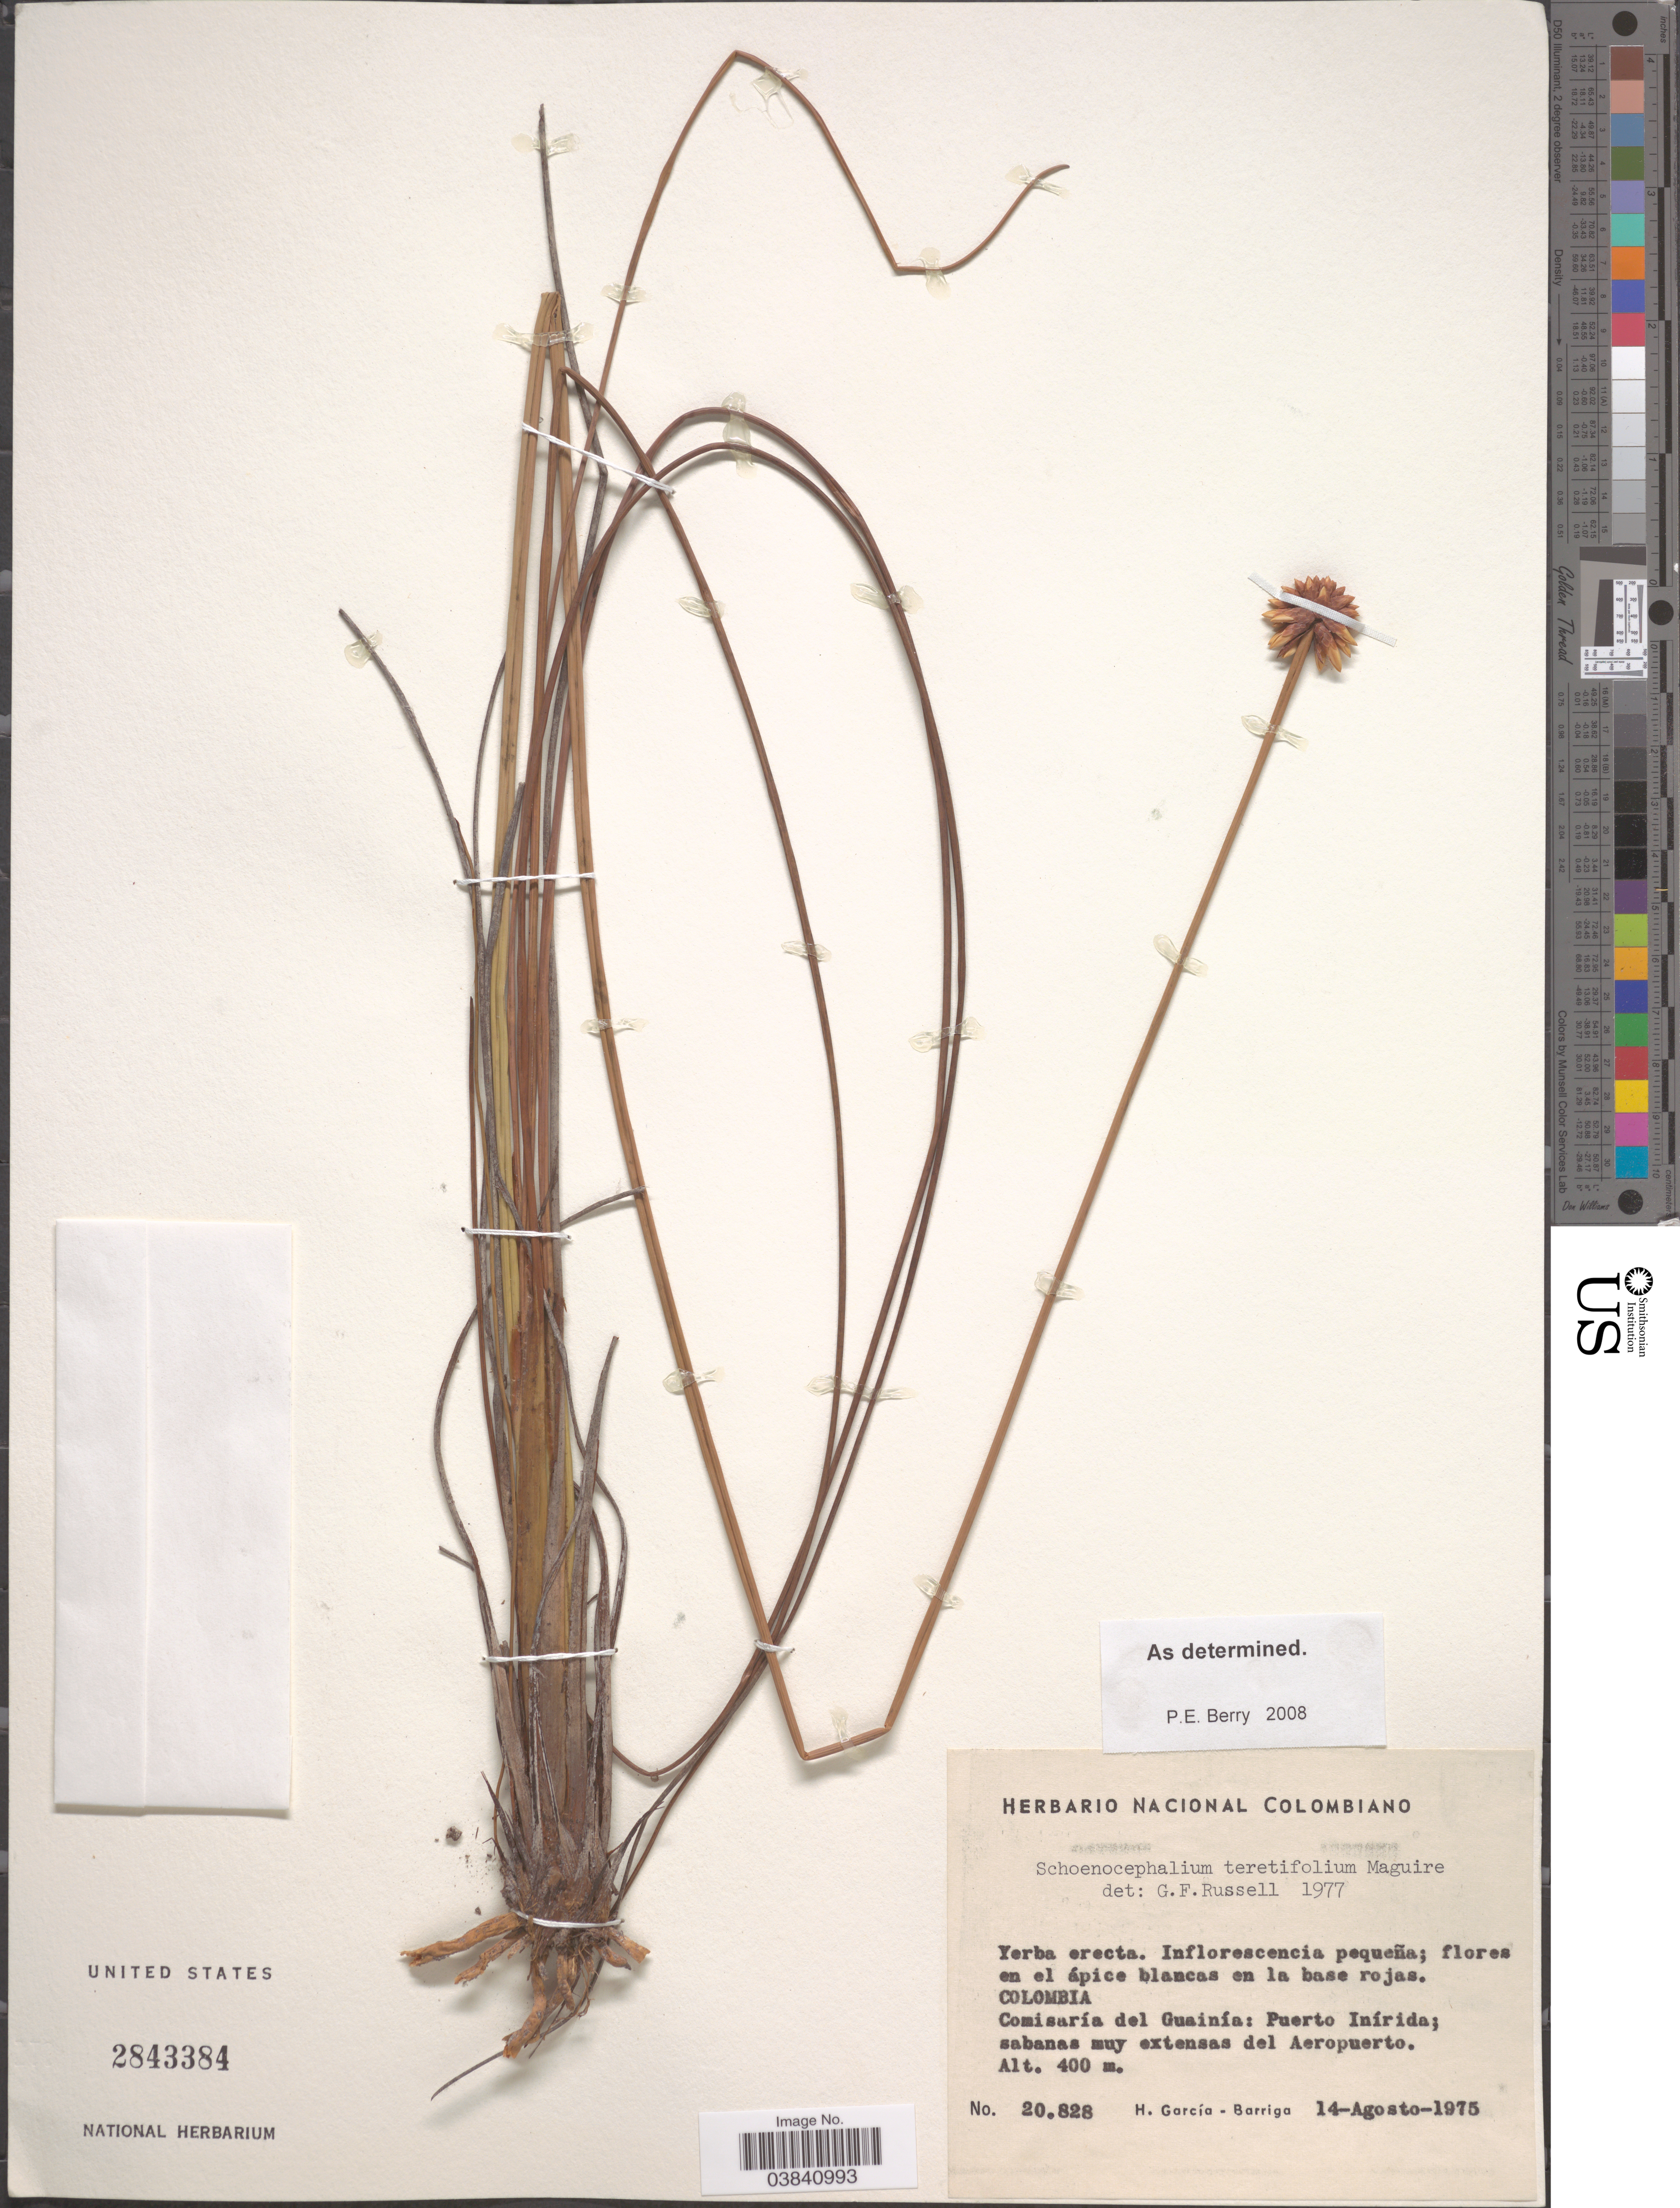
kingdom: Plantae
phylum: Tracheophyta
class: Liliopsida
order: Poales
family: Rapateaceae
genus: Schoenocephalium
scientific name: Schoenocephalium teretifolium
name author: Maguire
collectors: H. García Barriga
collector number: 20828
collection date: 1975-08-14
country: Colombia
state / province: Guainía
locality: Comisaría del Guainía: Puerto Inírida; sabanas muy extensas del Aeropuerto.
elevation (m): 400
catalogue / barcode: US 2843384